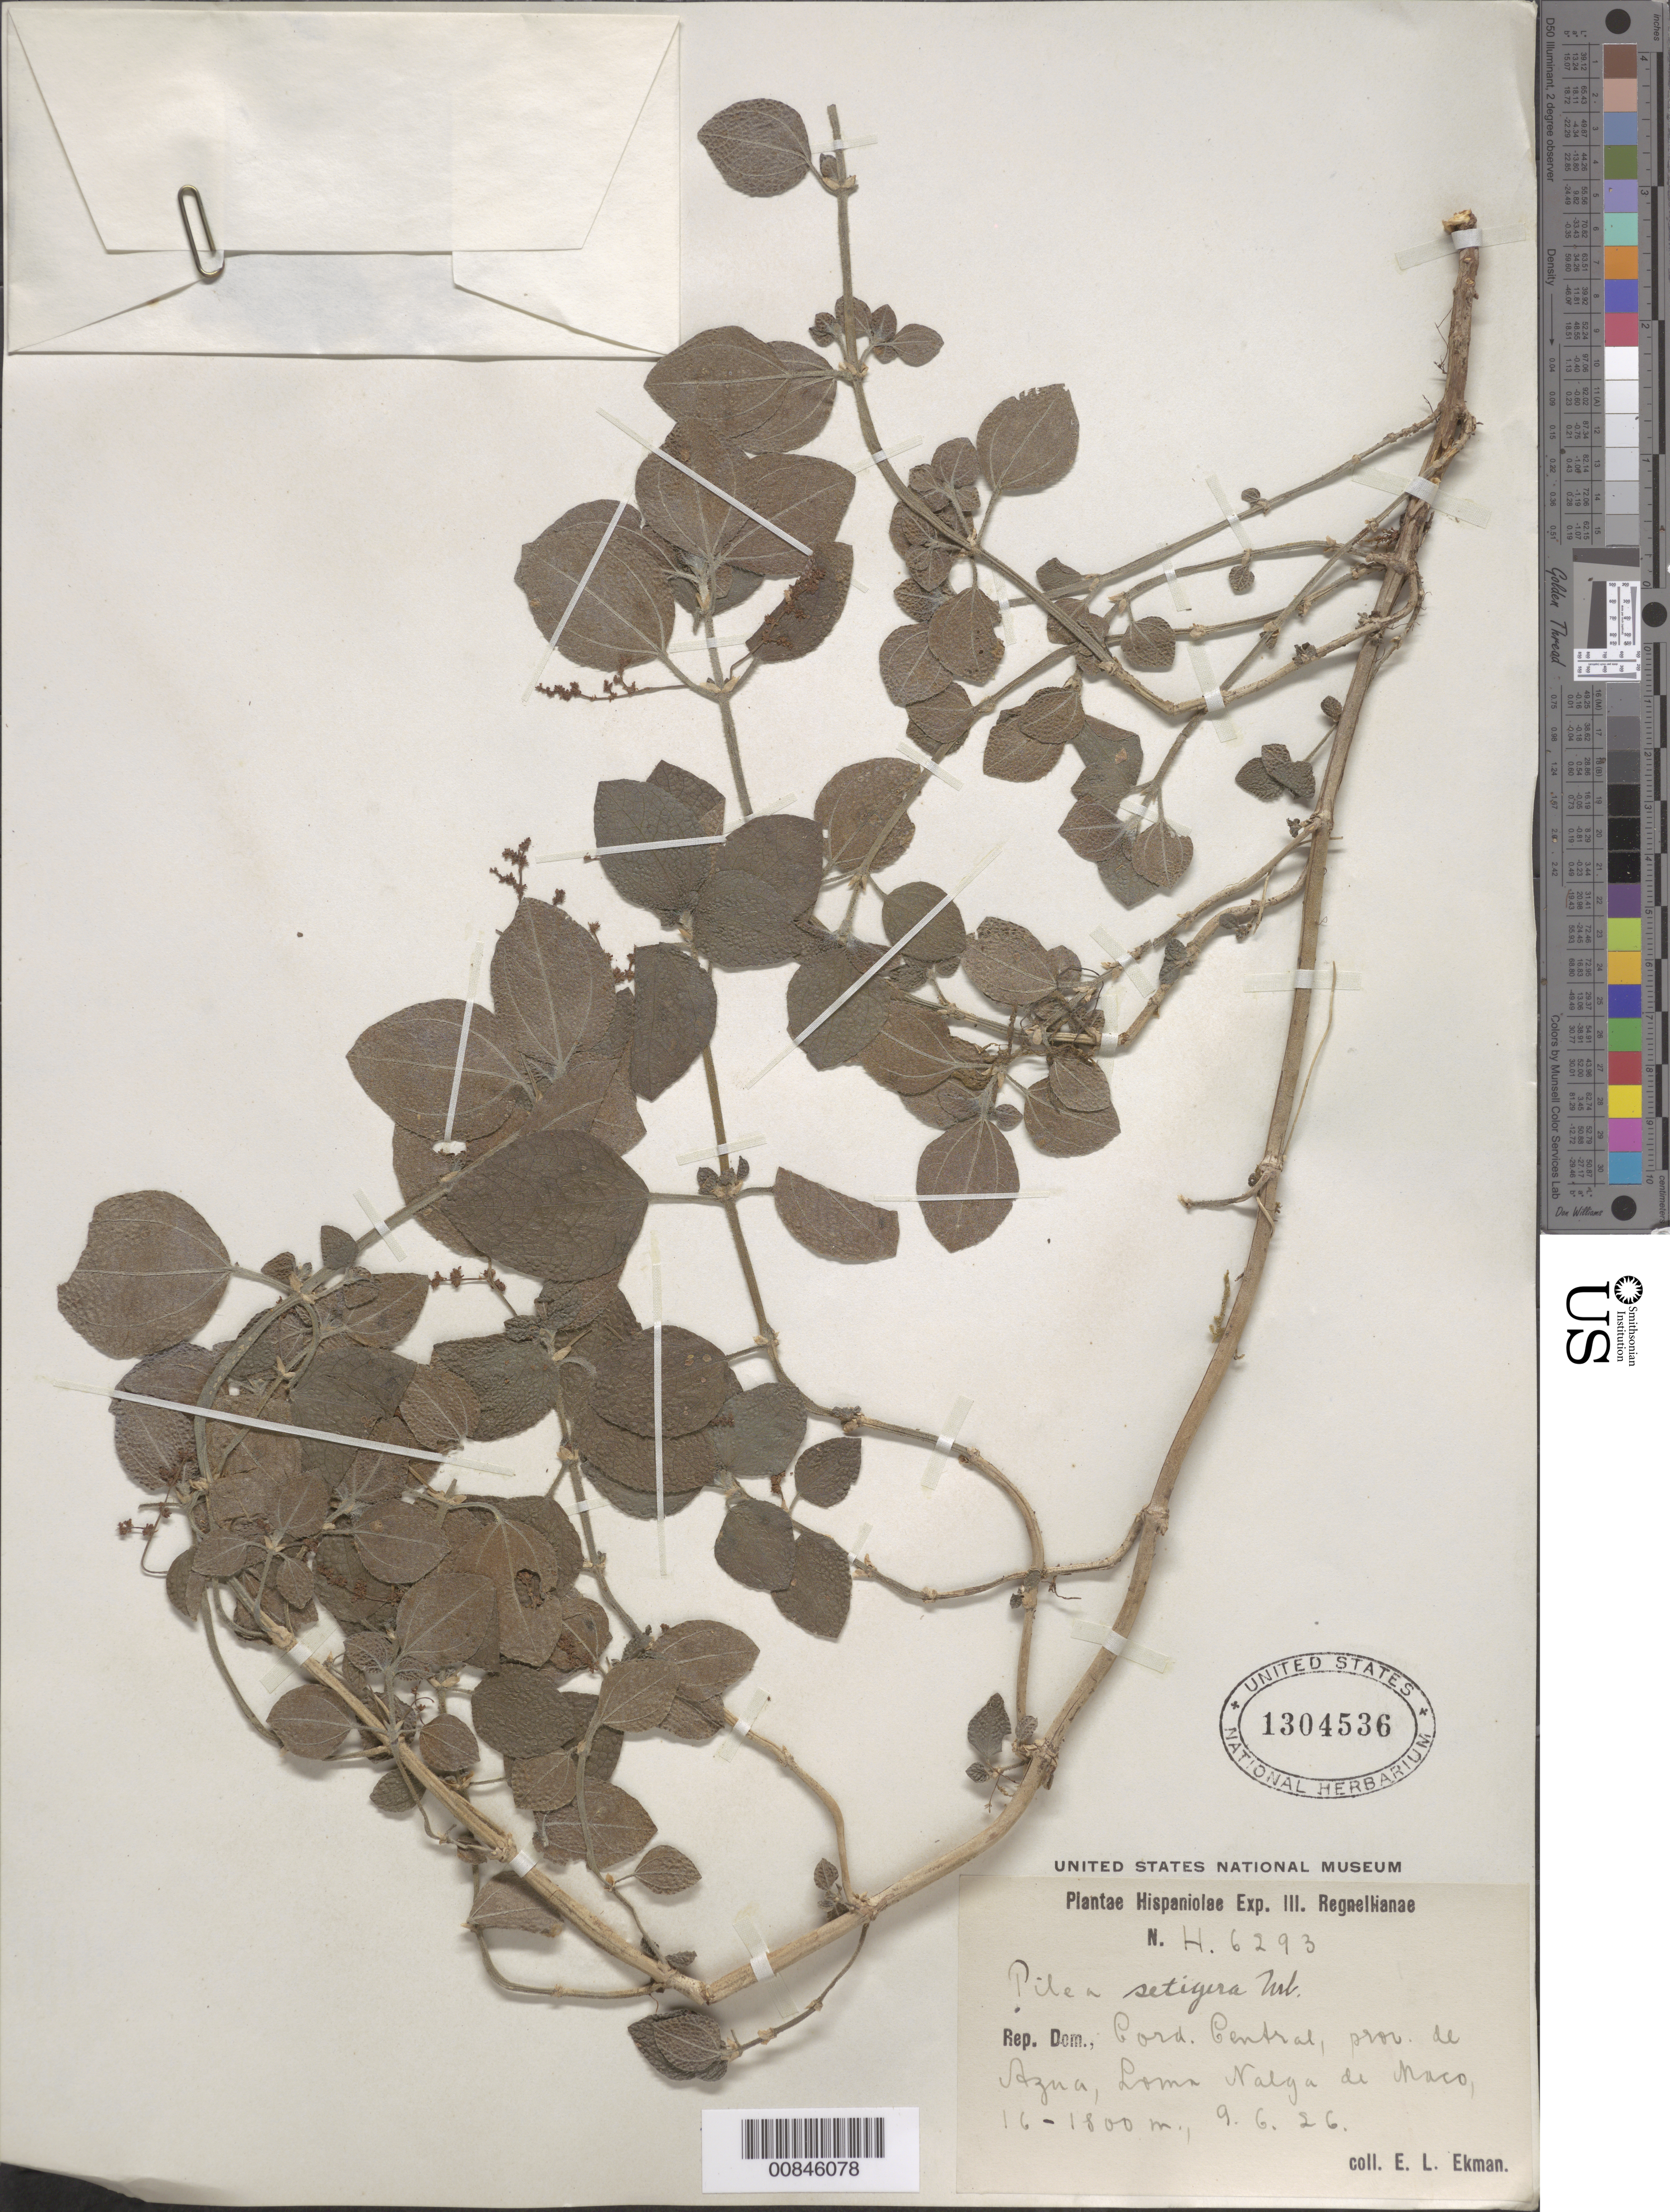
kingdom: Plantae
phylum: Tracheophyta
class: Magnoliopsida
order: Rosales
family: Urticaceae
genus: Pilea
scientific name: Pilea setigera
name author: Urb.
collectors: E. L. Ekman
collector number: H 6293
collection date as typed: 09 Jun 1926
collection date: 1926-06-09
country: Dominican Republic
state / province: Azua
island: Hispaniola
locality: Cordillera Central, Loma Nalga de Maco.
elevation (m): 16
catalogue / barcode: US 1304536